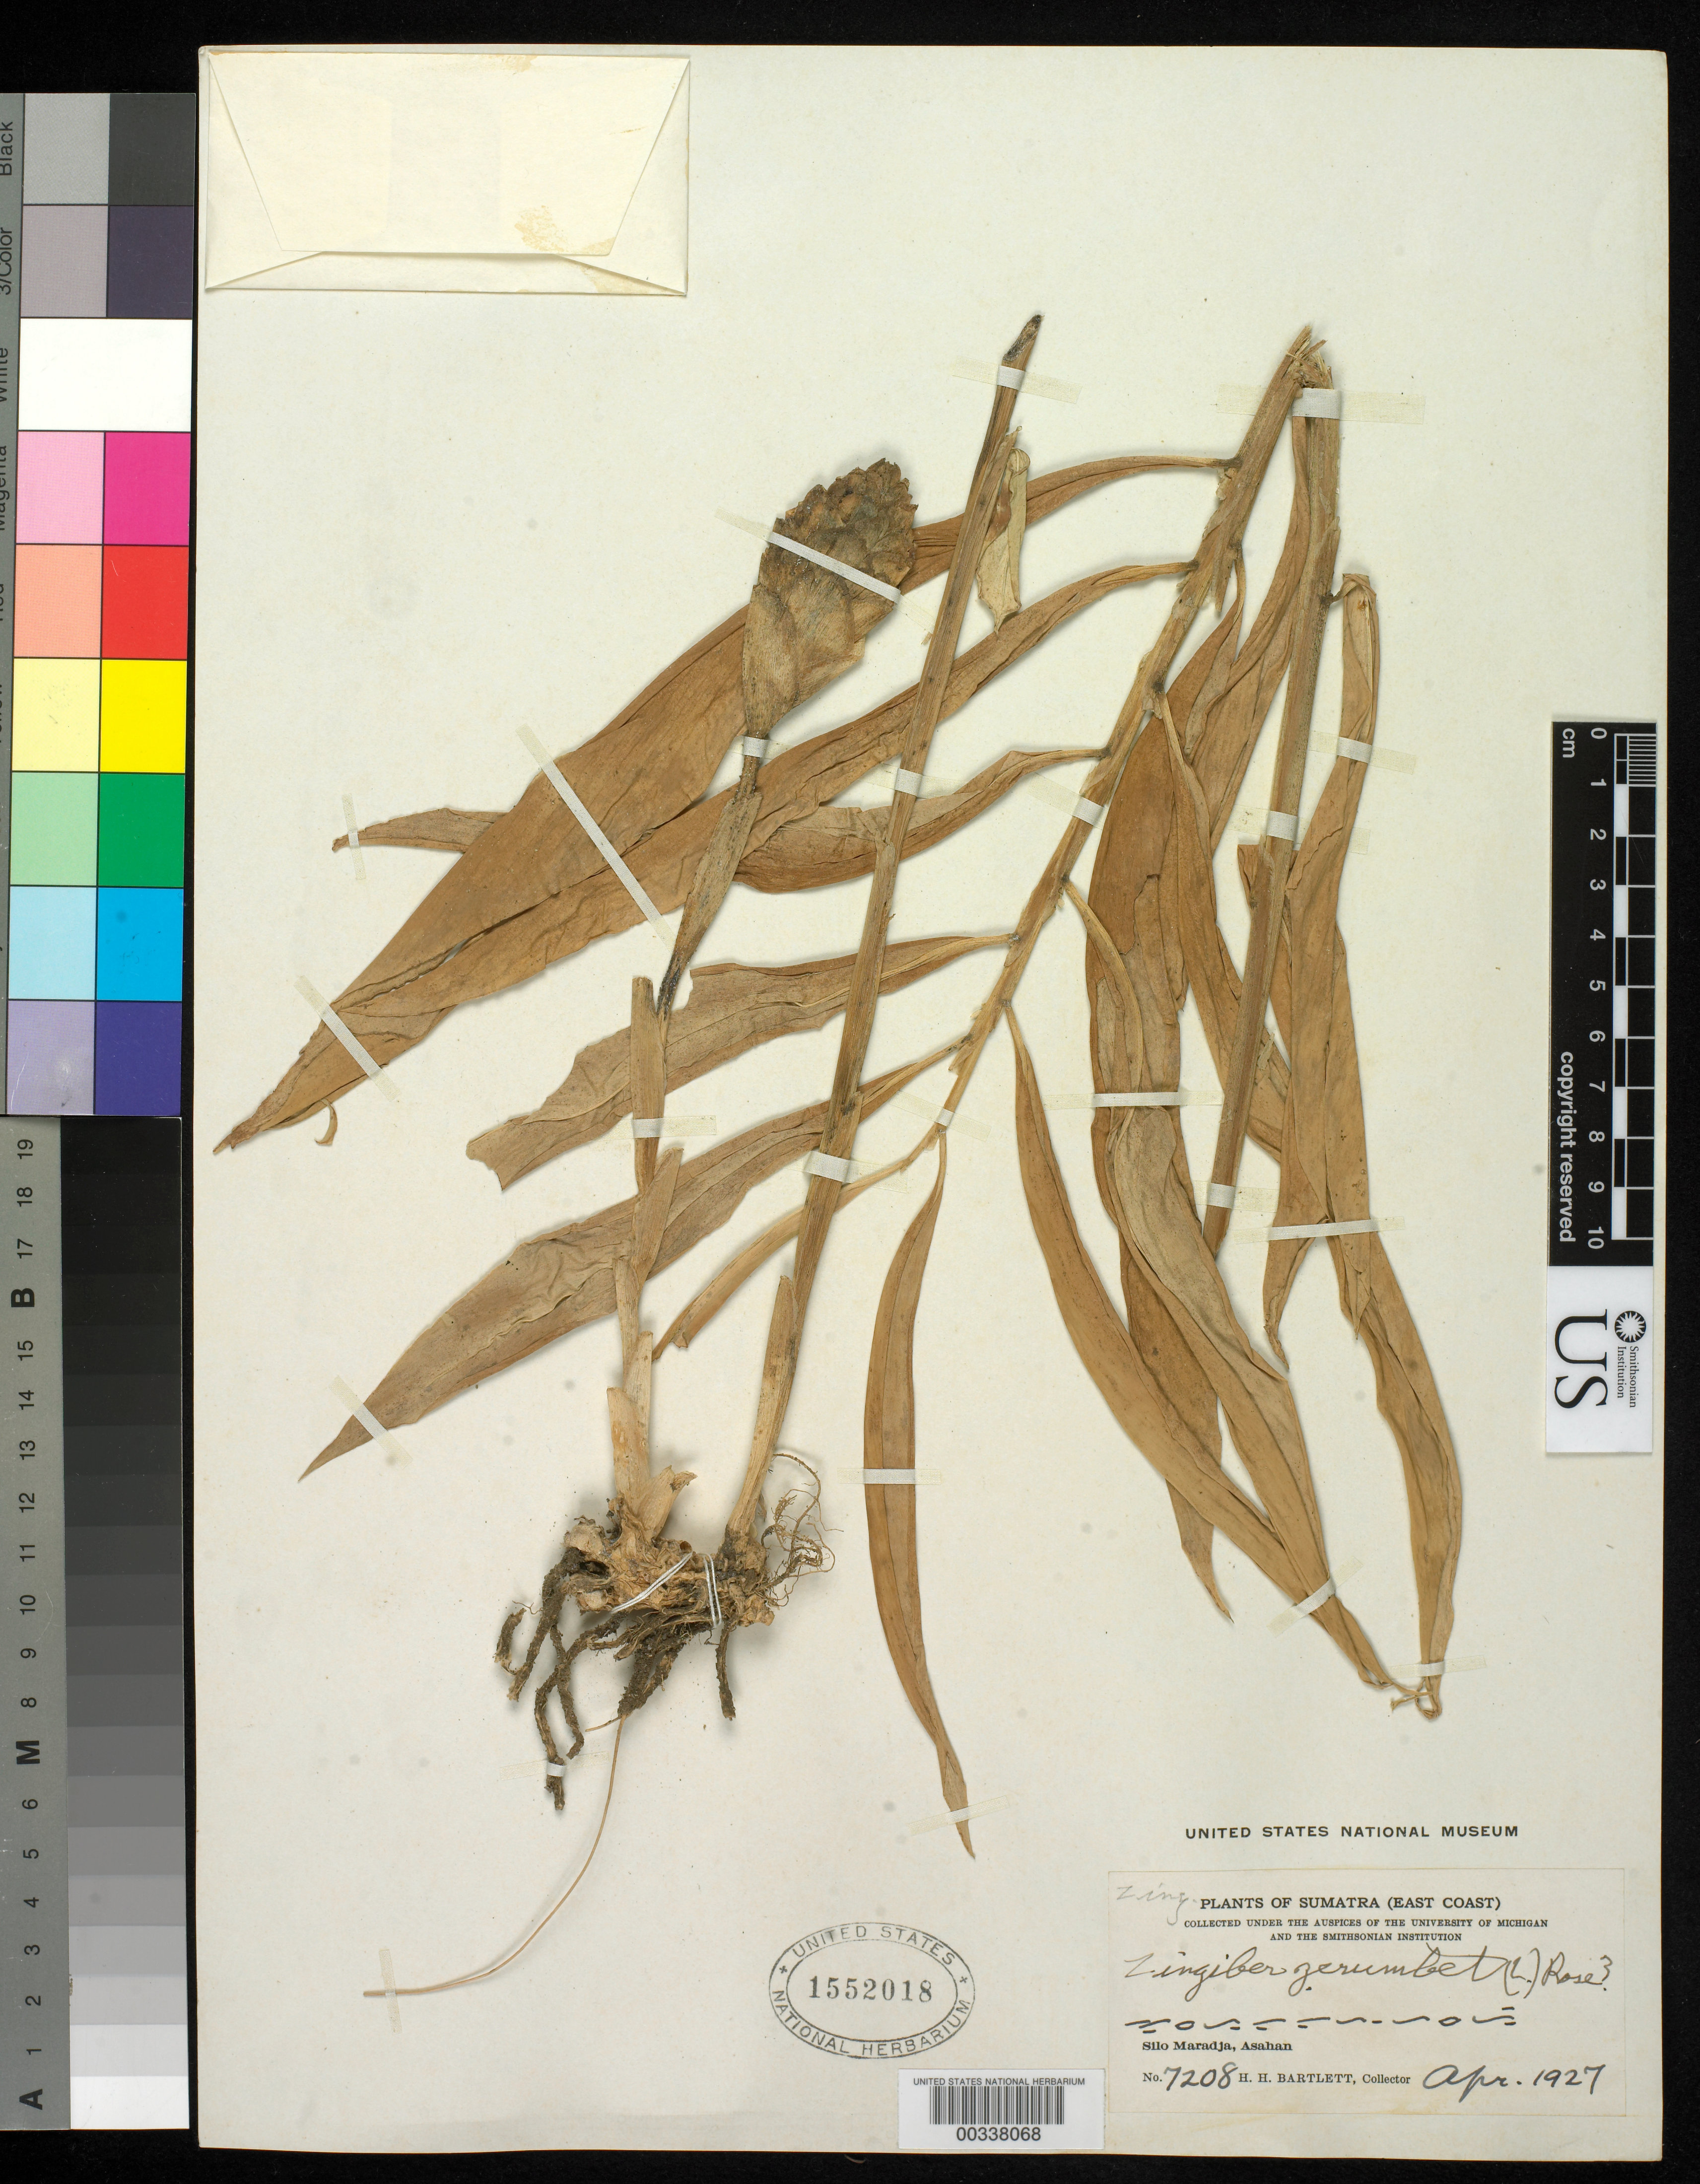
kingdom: Plantae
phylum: Tracheophyta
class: Liliopsida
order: Zingiberales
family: Zingiberaceae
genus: Zingiber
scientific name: Zingiber zerumbet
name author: (L.) Sm.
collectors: H. H. Bartlett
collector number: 7208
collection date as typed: Apr 1927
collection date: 1927-04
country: Indonesia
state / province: Sumatra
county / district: Sumatera Utara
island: Sumatra I.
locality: (East Coast) Silo Maradja, Asahan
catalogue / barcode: US 1552018